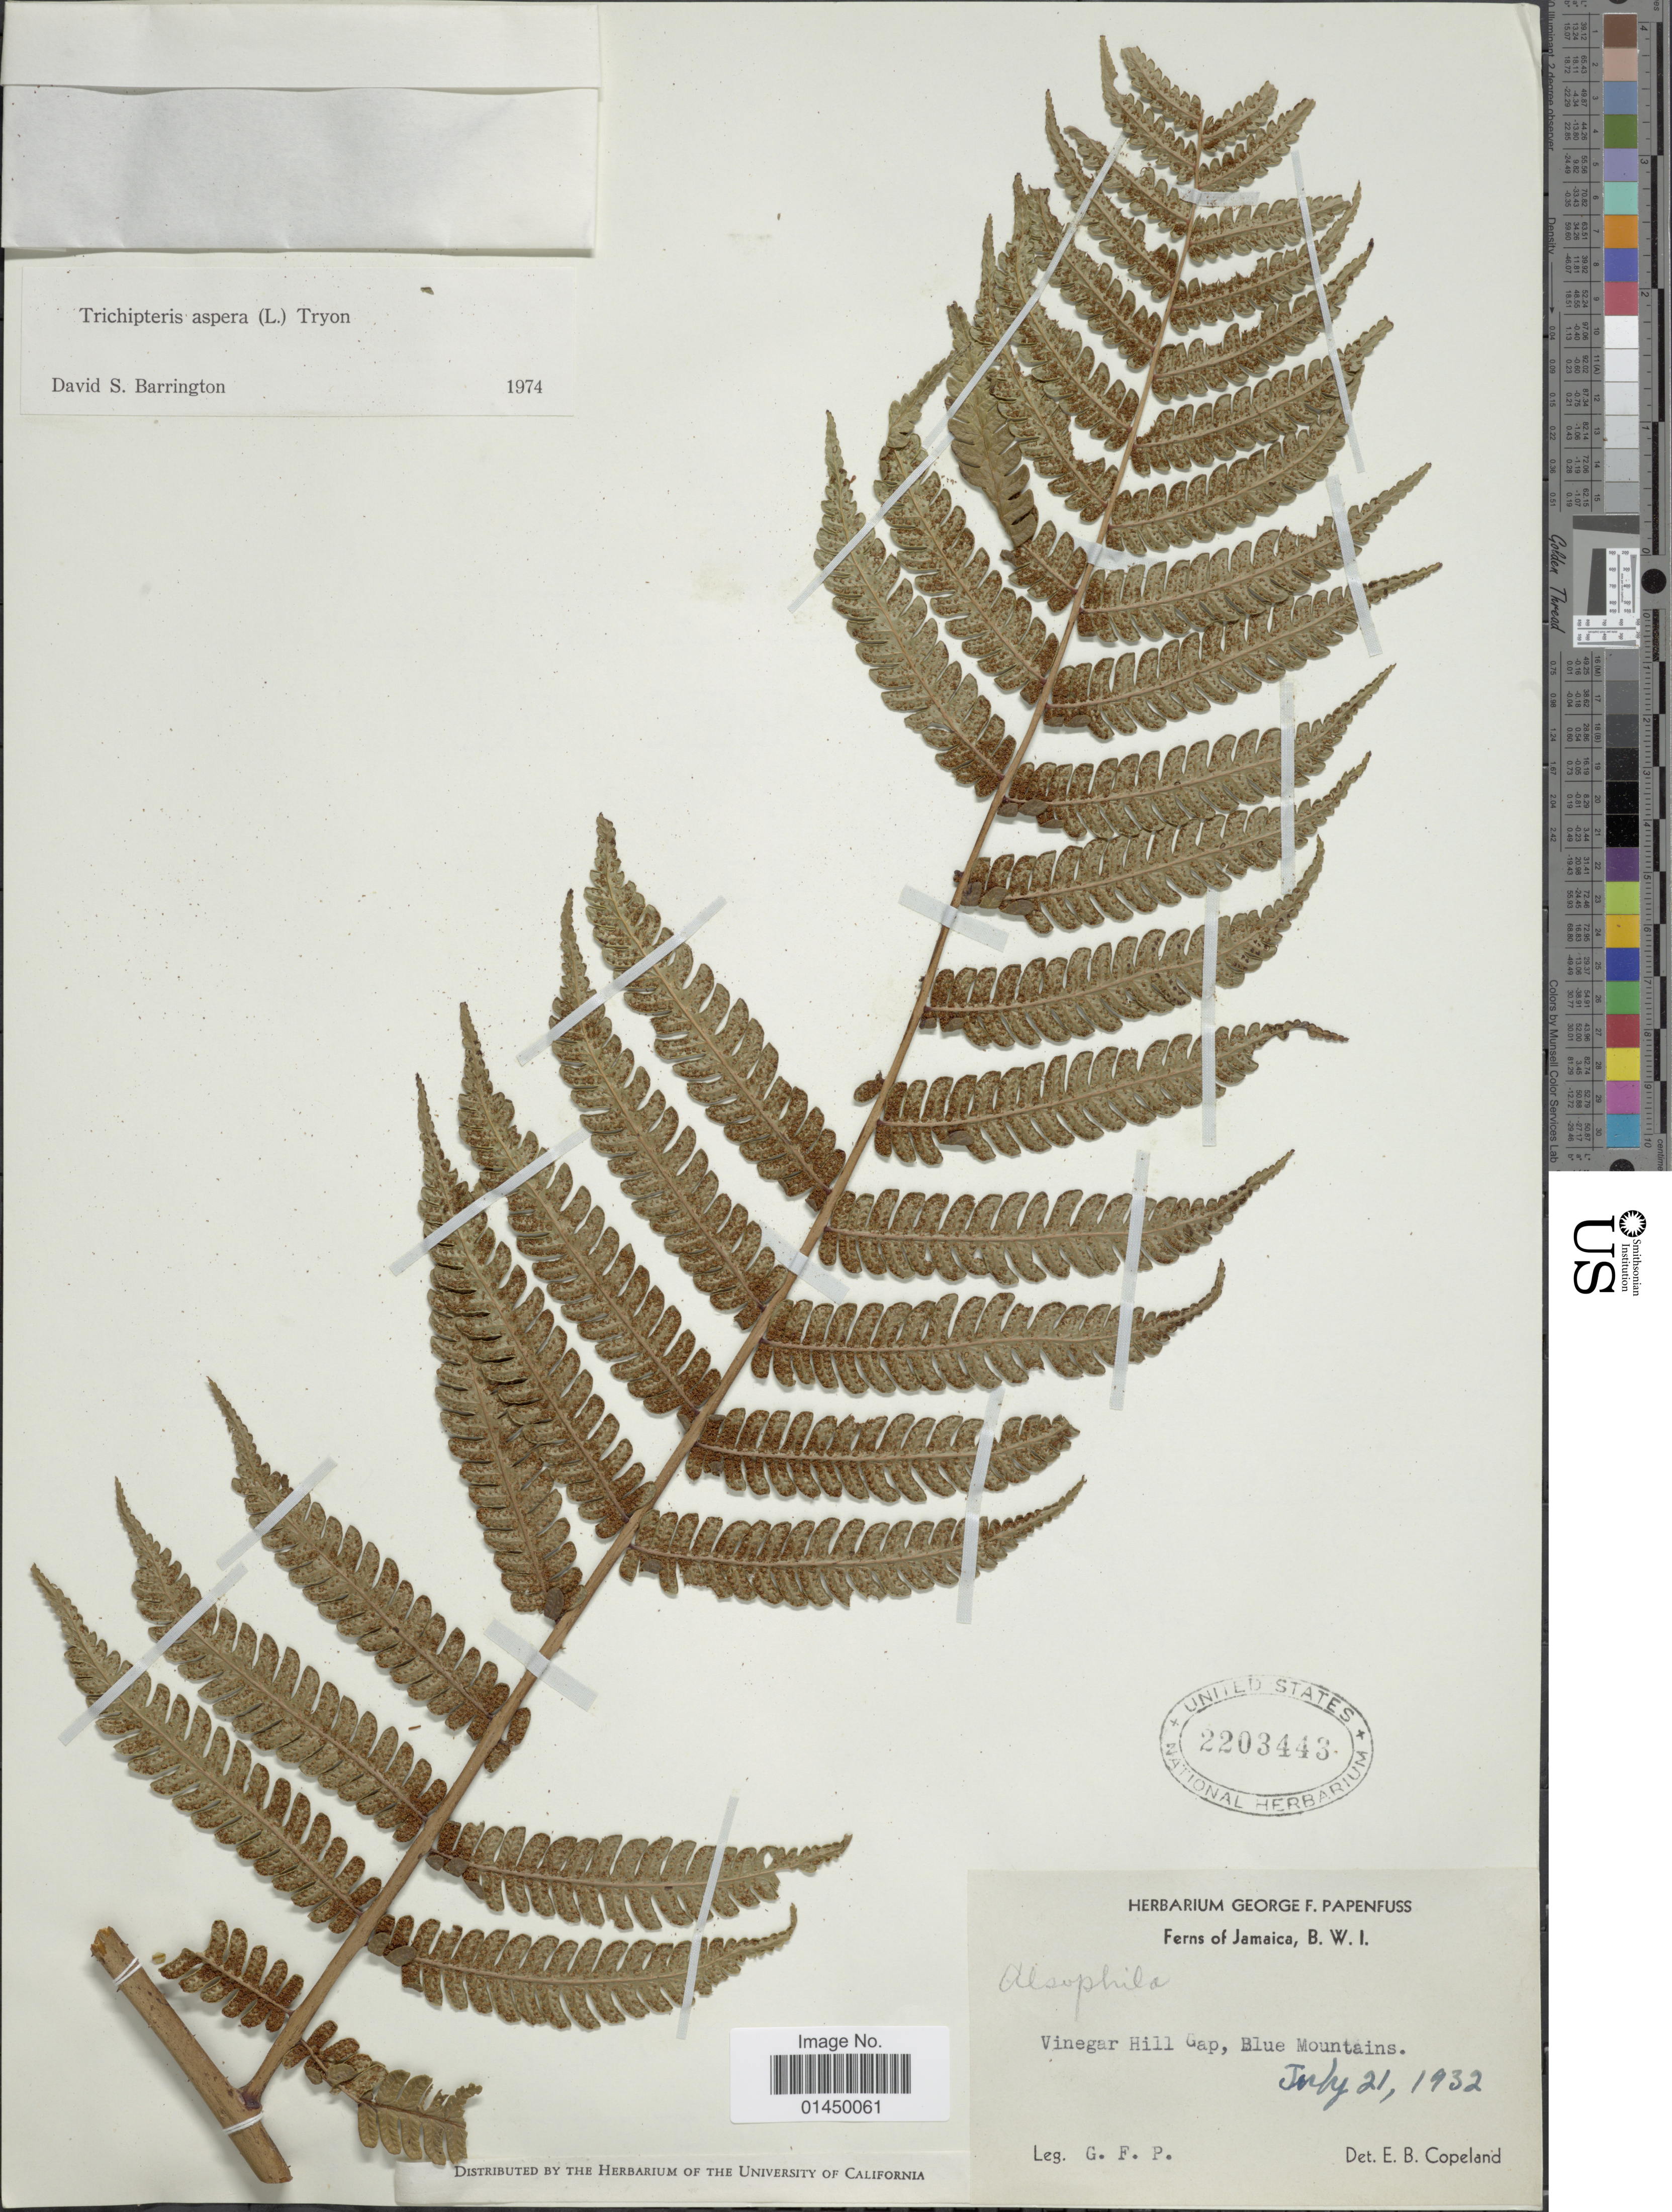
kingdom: Plantae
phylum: Tracheophyta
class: Polypodiopsida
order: Cyatheales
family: Cyatheaceae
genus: Cyathea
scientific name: Cyathea aspera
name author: (L.) Sw.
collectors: G. Papenfuss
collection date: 1932-07-21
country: Jamaica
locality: Jamaica, B.W.I., Vinegar Hill Gap, Blue Mountains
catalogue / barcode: US 2203443